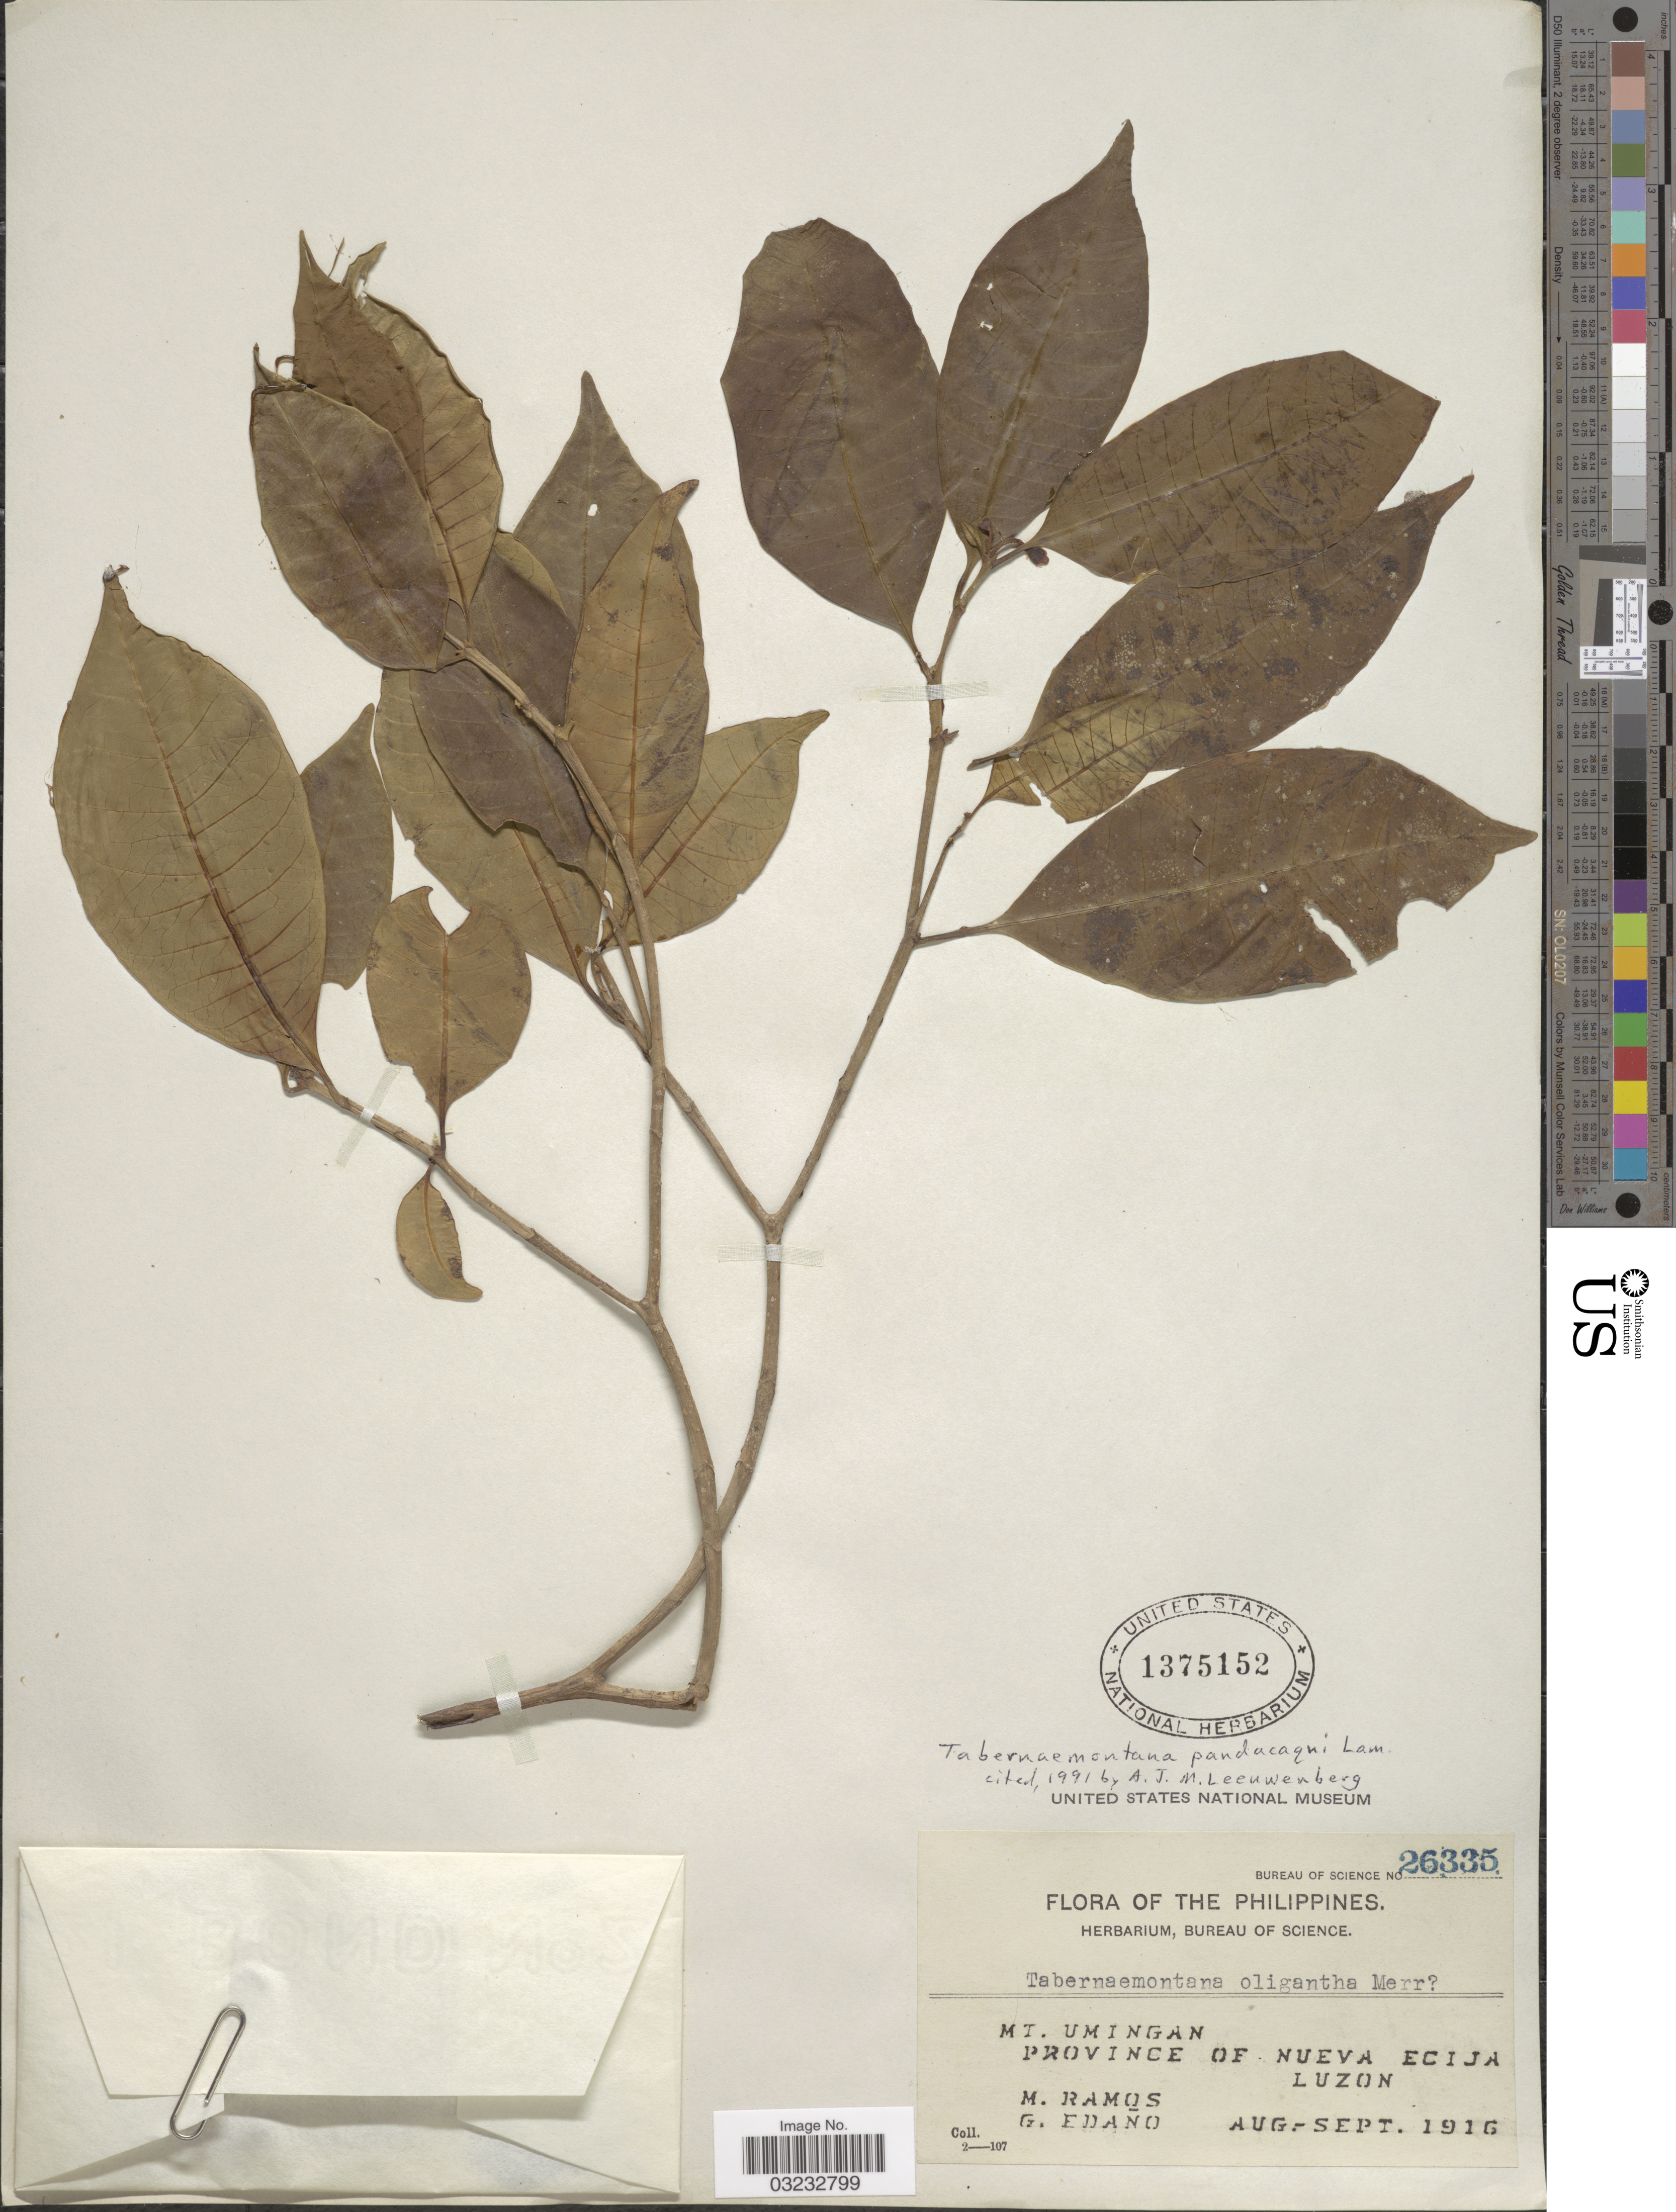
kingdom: Plantae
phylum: Tracheophyta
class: Magnoliopsida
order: Gentianales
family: Apocynaceae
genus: Tabernaemontana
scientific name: Tabernaemontana pandacaqui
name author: Poir.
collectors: M. Ramos & G. Edaño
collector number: Bureau of Science 26335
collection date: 1916-08/1916-09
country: Philippines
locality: Mt. Umingan. Province of Nueva Ecija. Luzon.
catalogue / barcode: US 1375152